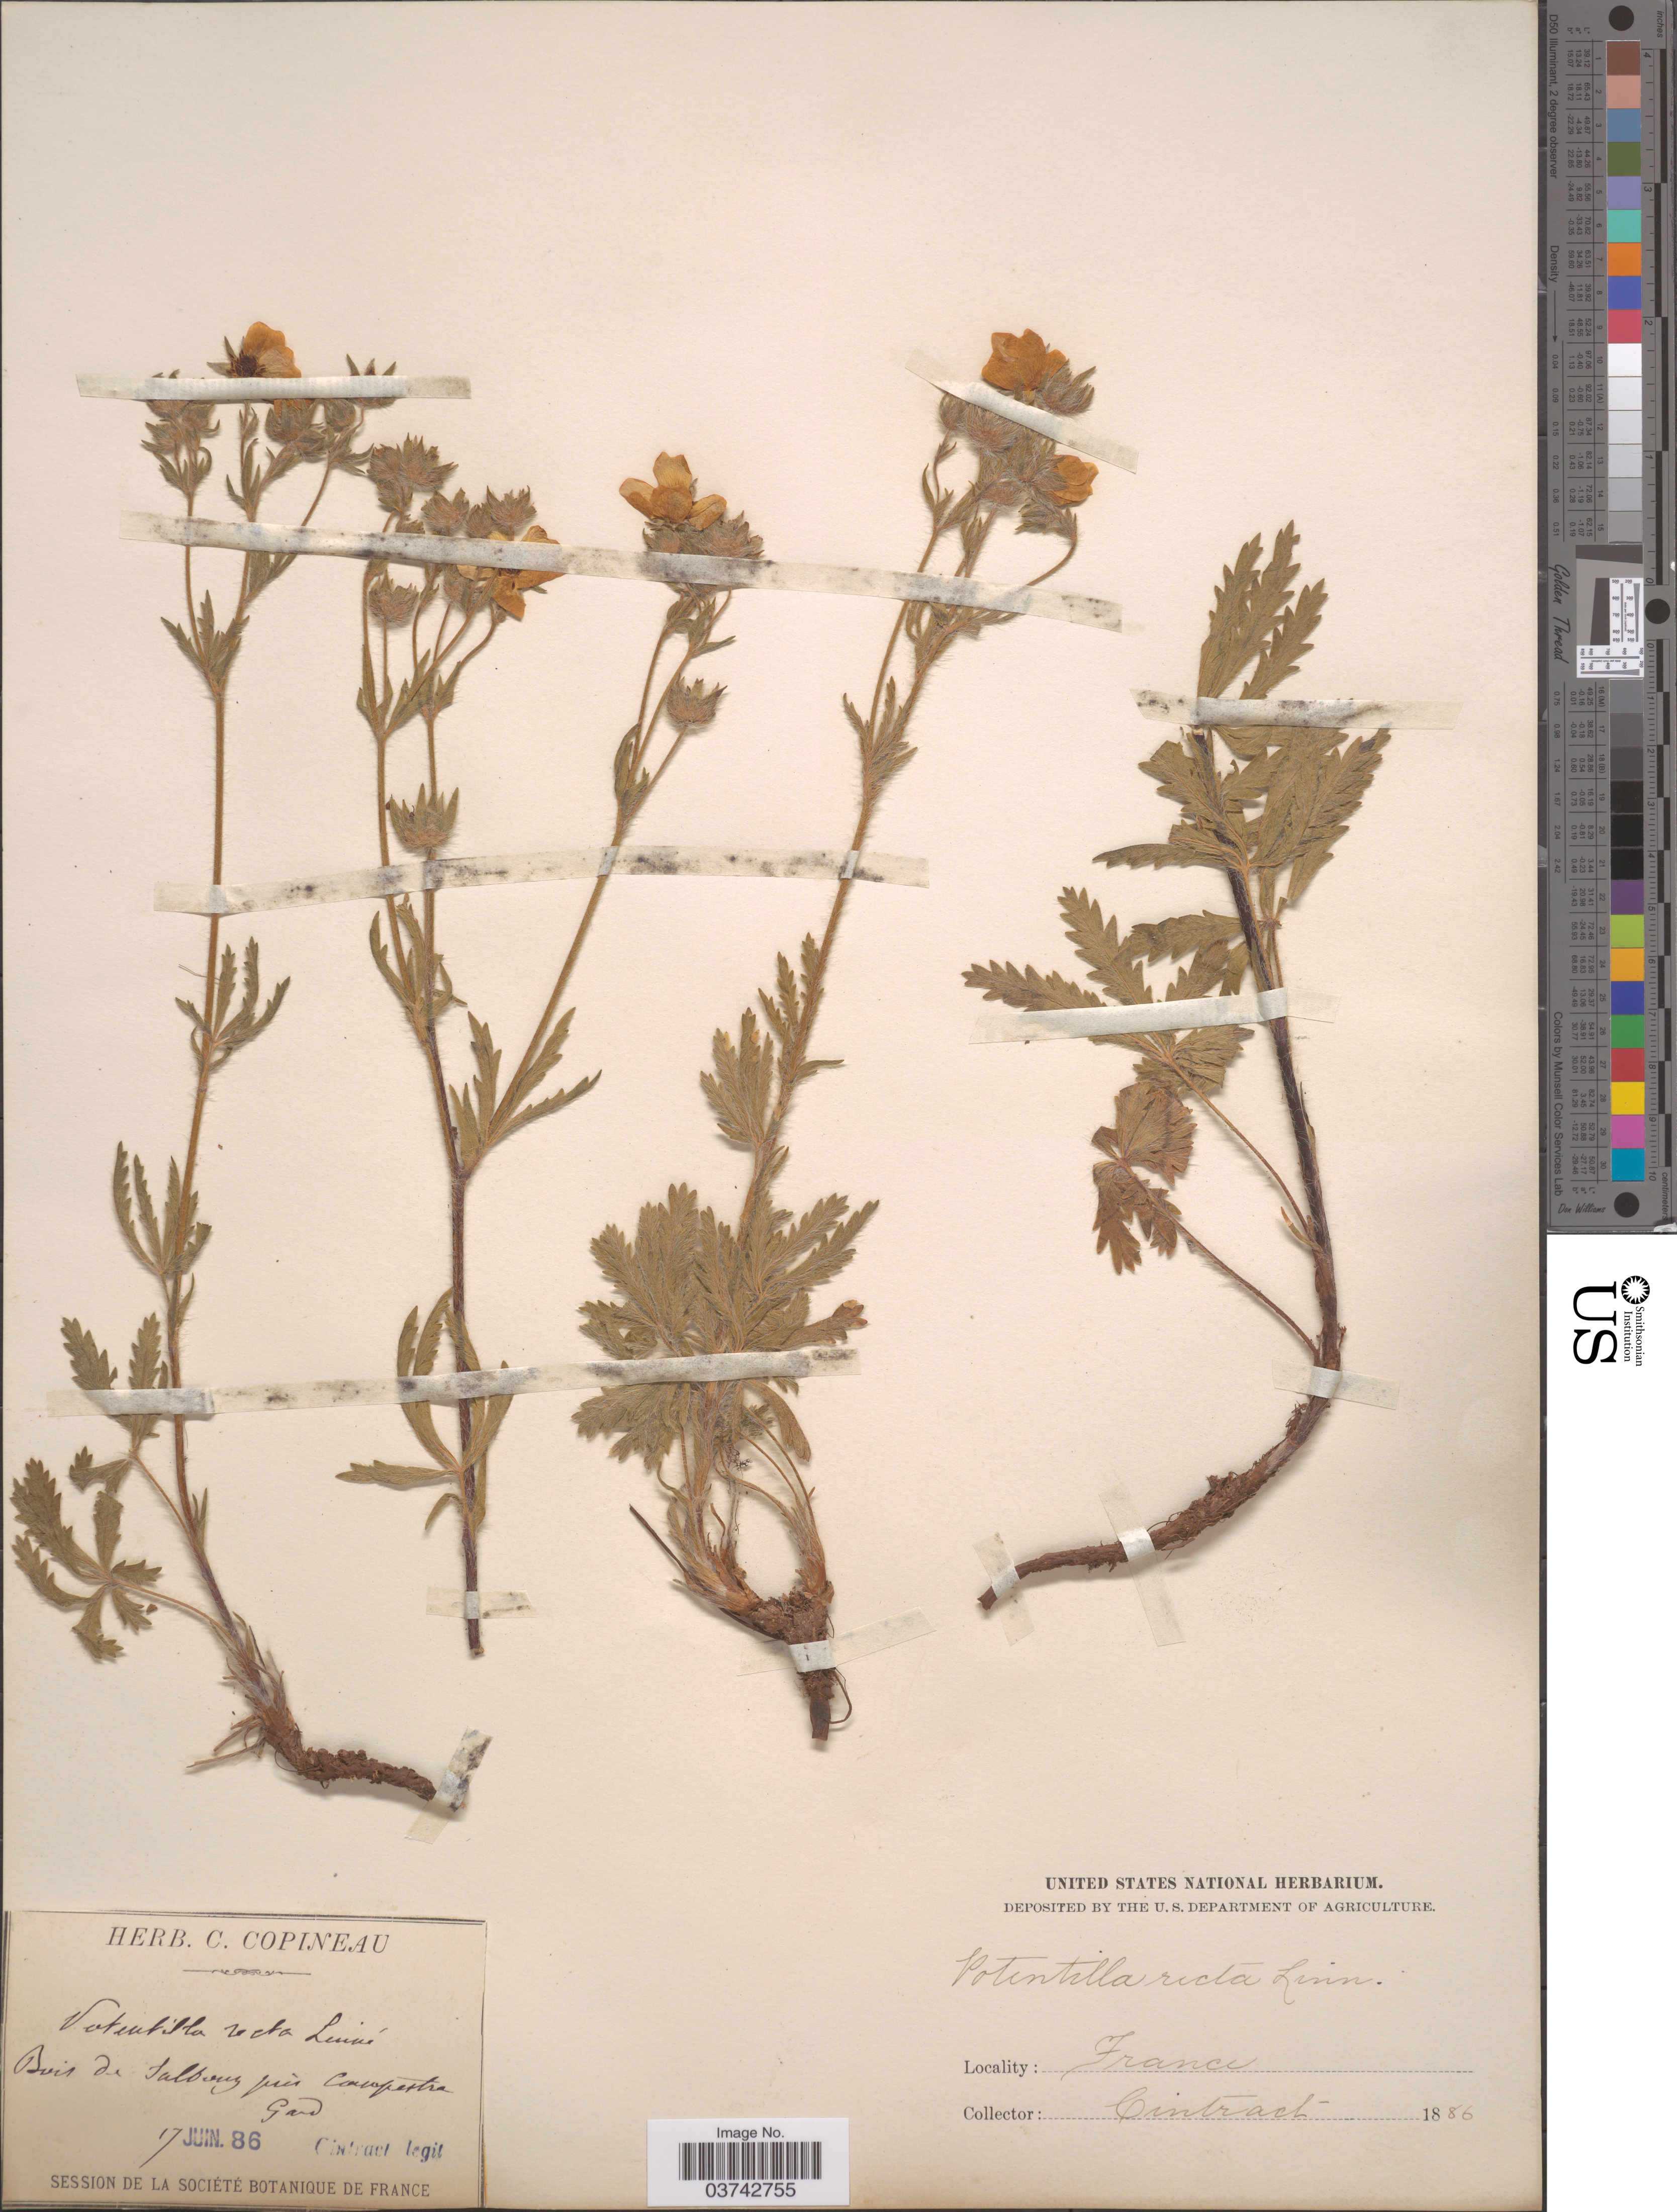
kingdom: Plantae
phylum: Tracheophyta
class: Magnoliopsida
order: Rosales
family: Rosaceae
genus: Potentilla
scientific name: Potentilla recta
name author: L.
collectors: Cintract, --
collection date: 1886-06-17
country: France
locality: Bois de Salbouz près Campestre, Gard.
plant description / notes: Corrected "Bois de Salboug près Carpertha Gard" to "Bois de Salbouz près Campestre, Gard."